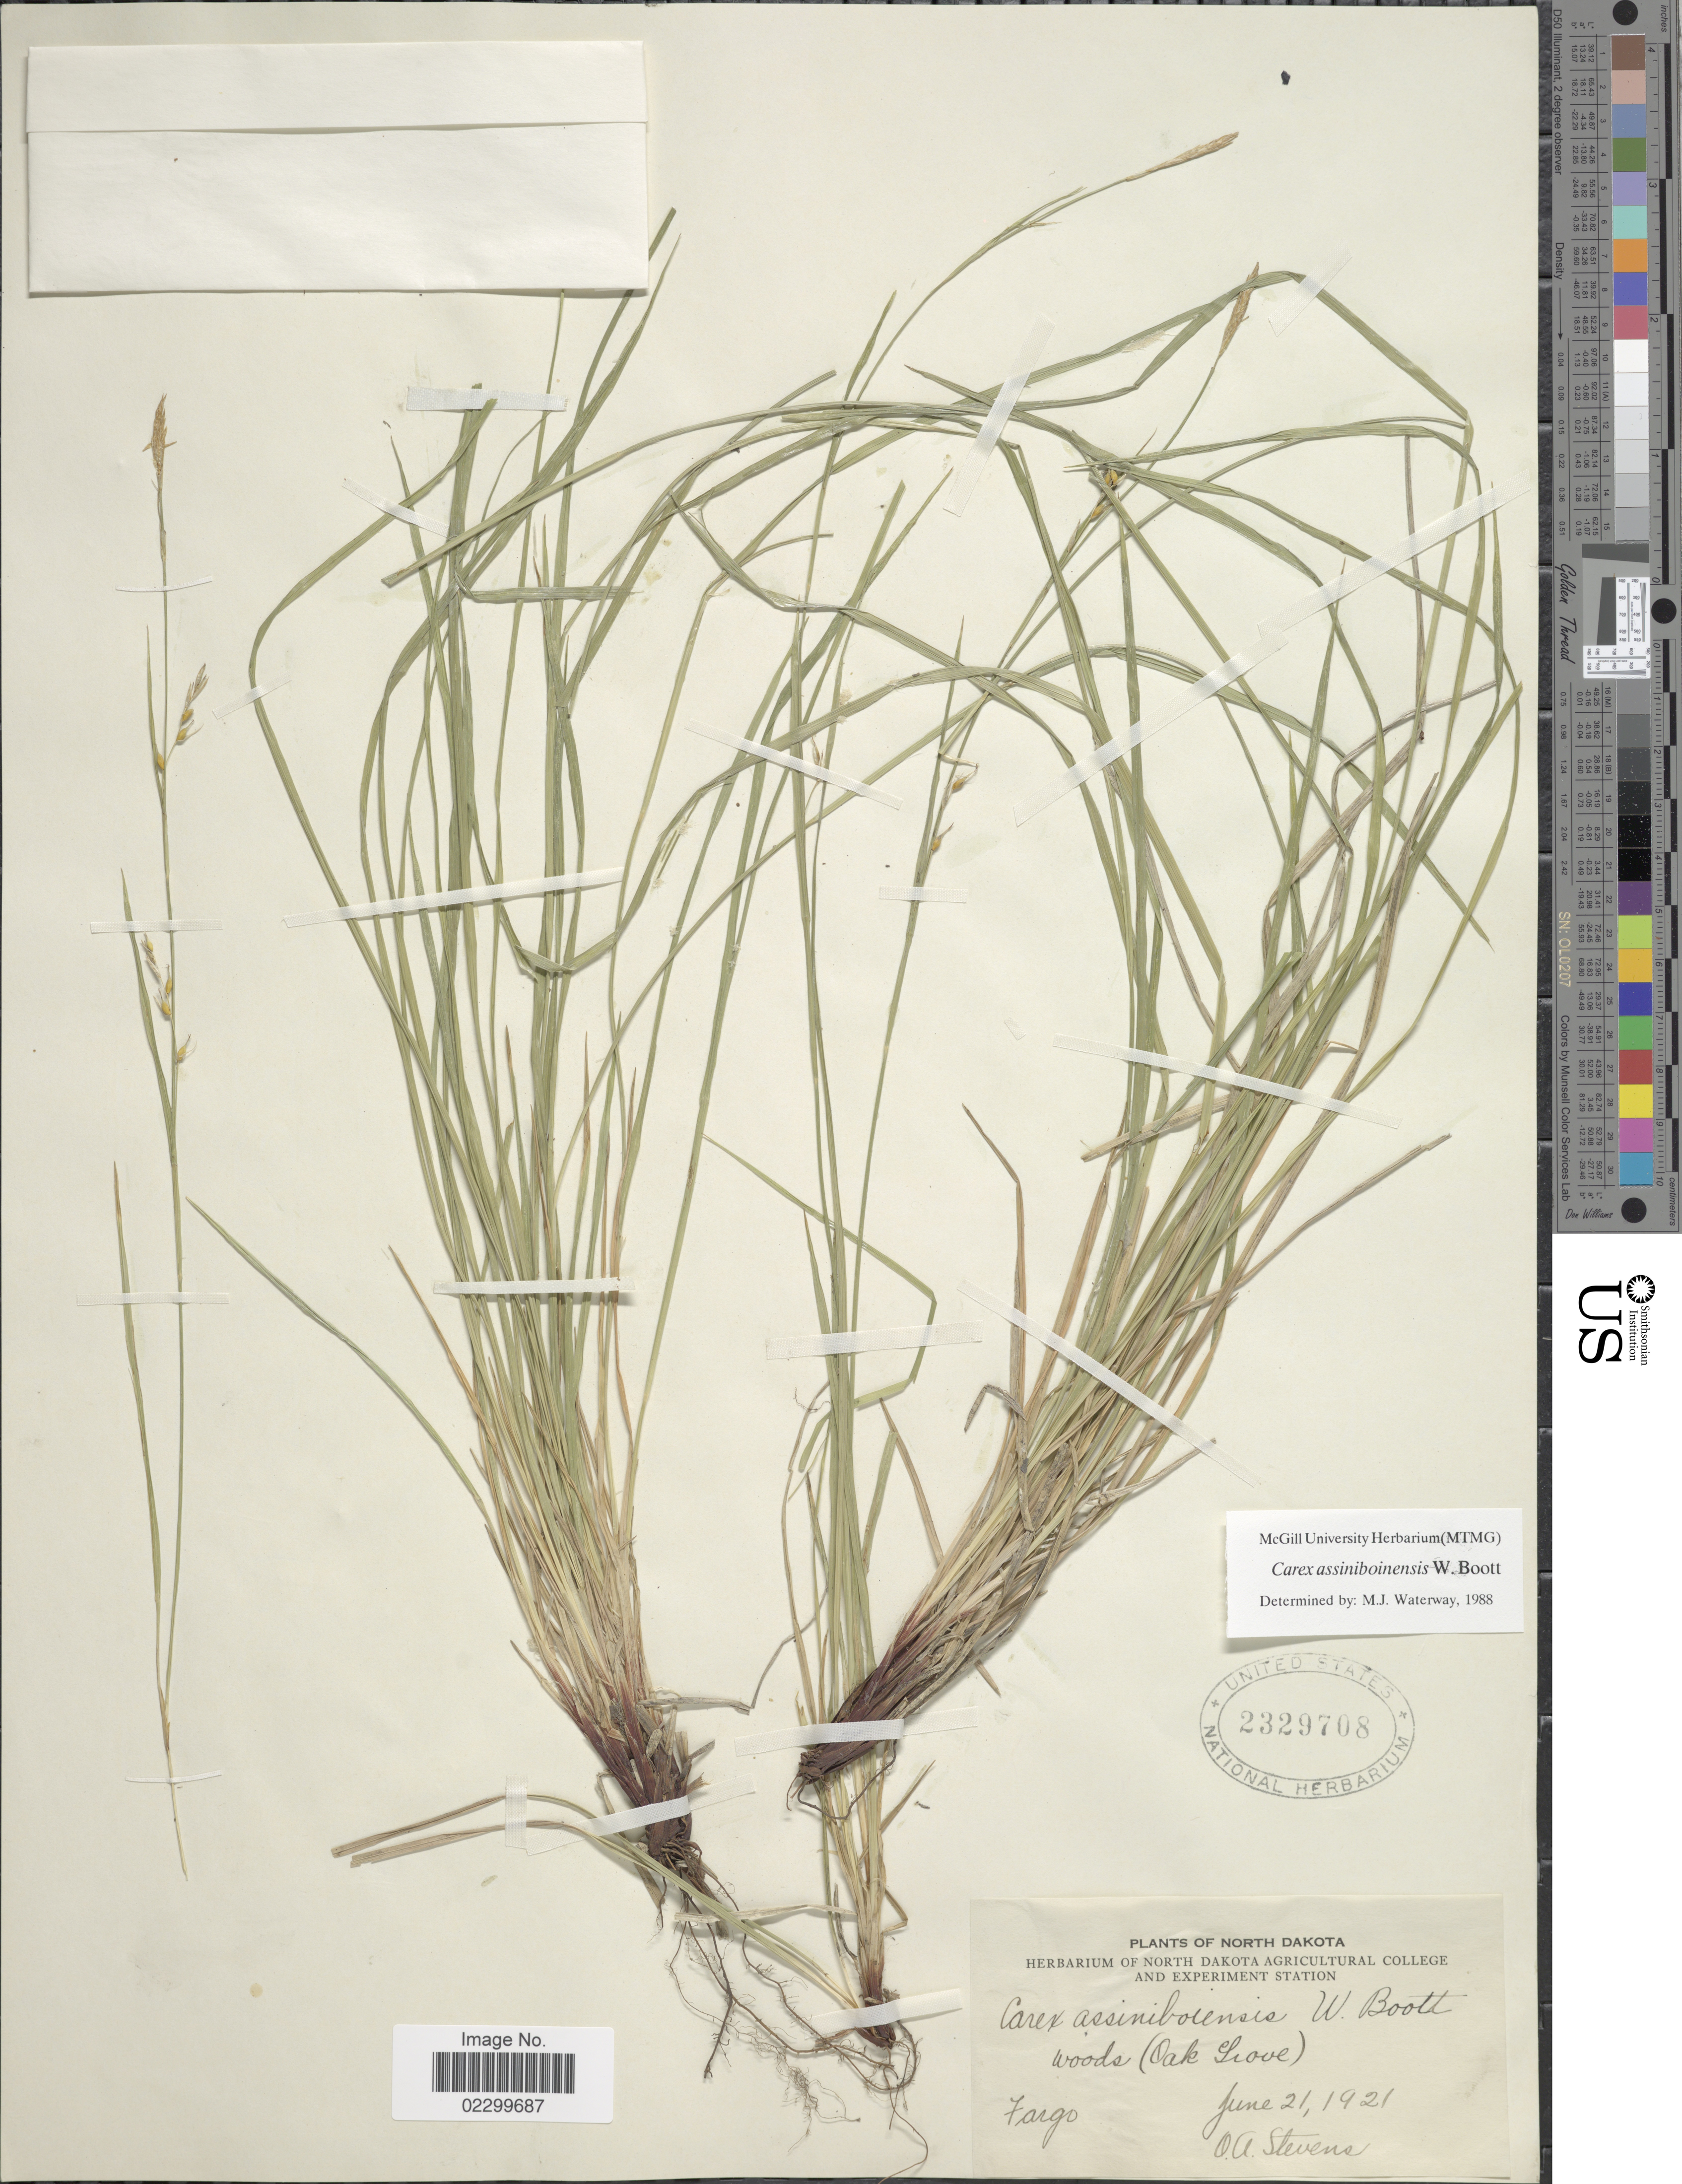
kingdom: Plantae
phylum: Tracheophyta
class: Liliopsida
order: Poales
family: Cyperaceae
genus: Carex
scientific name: Carex assiniboinensis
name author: W. Boott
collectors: O. A. Stevens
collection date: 1921-06-21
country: United States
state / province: North Dakota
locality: Fargo.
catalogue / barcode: US 2329708